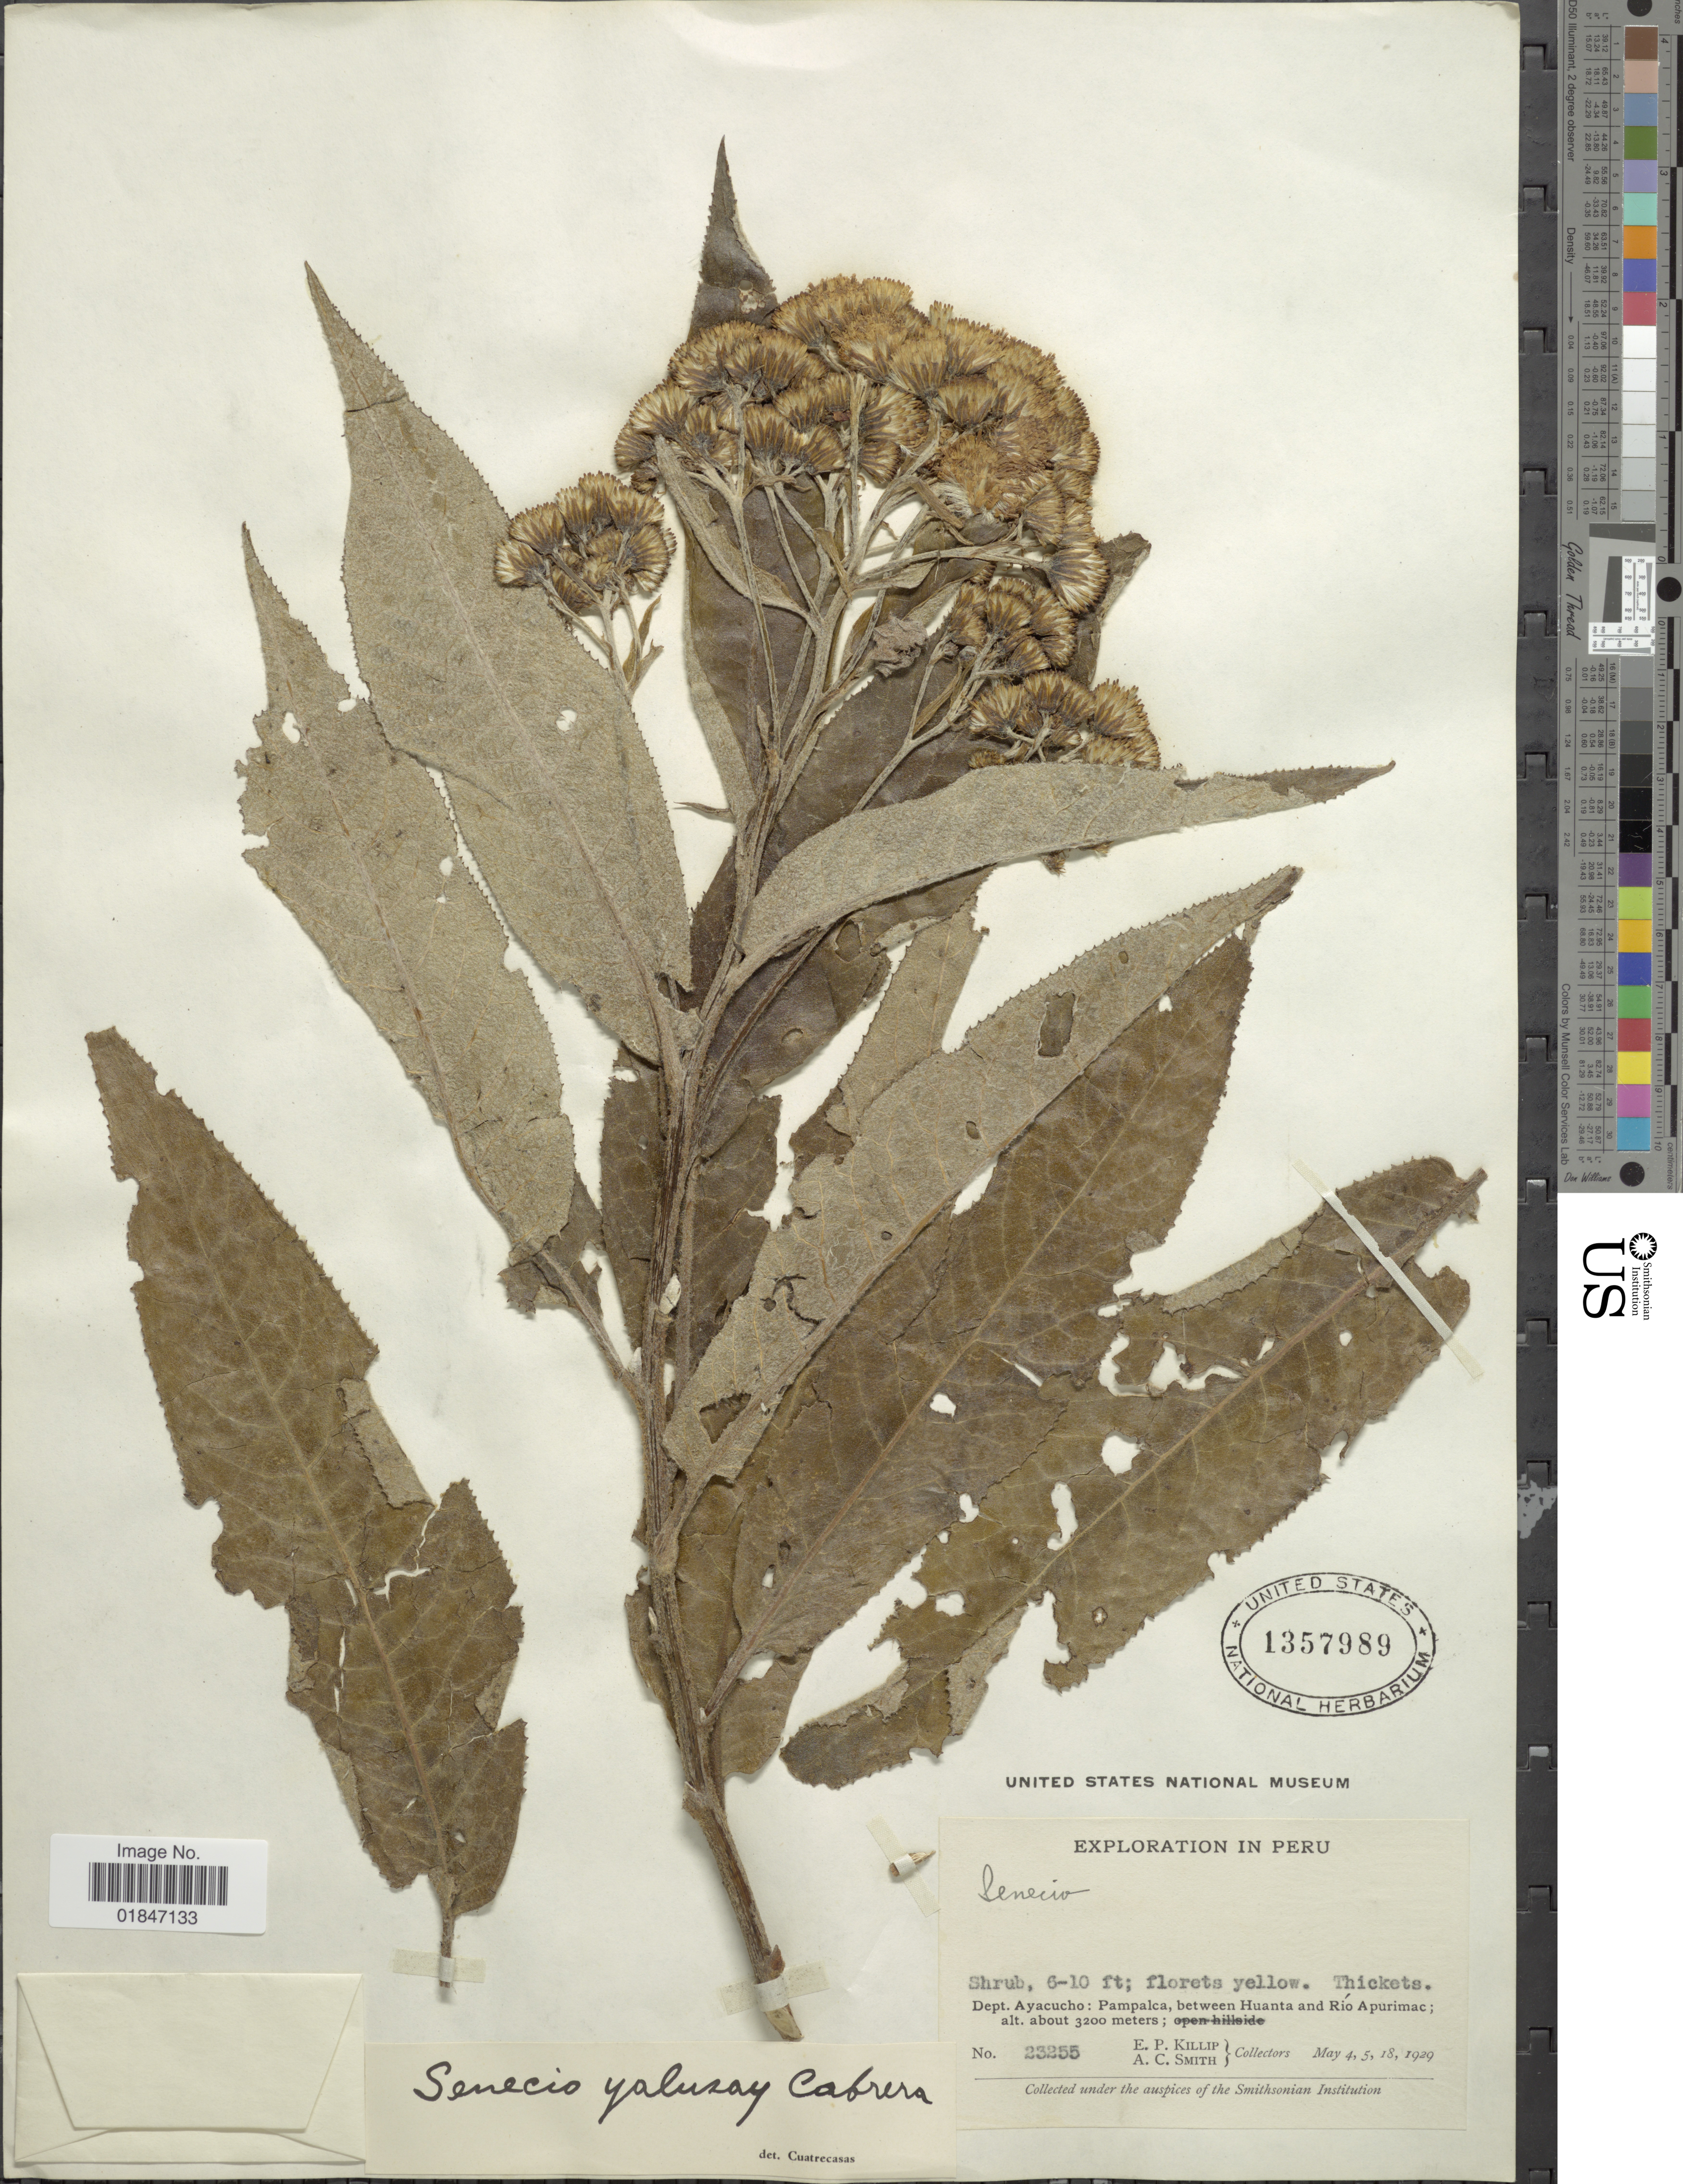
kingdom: Plantae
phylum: Tracheophyta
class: Magnoliopsida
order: Asterales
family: Asteraceae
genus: Dendrophorbium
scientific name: Dendrophorbium yalusay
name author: (Cabrera) C. Jeffrey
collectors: E. P. Killip & A. C. Smith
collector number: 23255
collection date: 1929-05-04/1929-05-18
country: Peru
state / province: Ayacucho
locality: Dept. Ayacucho: Pampalca, between Huanta and Rio Apurimac.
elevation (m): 3200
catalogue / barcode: US 1357989